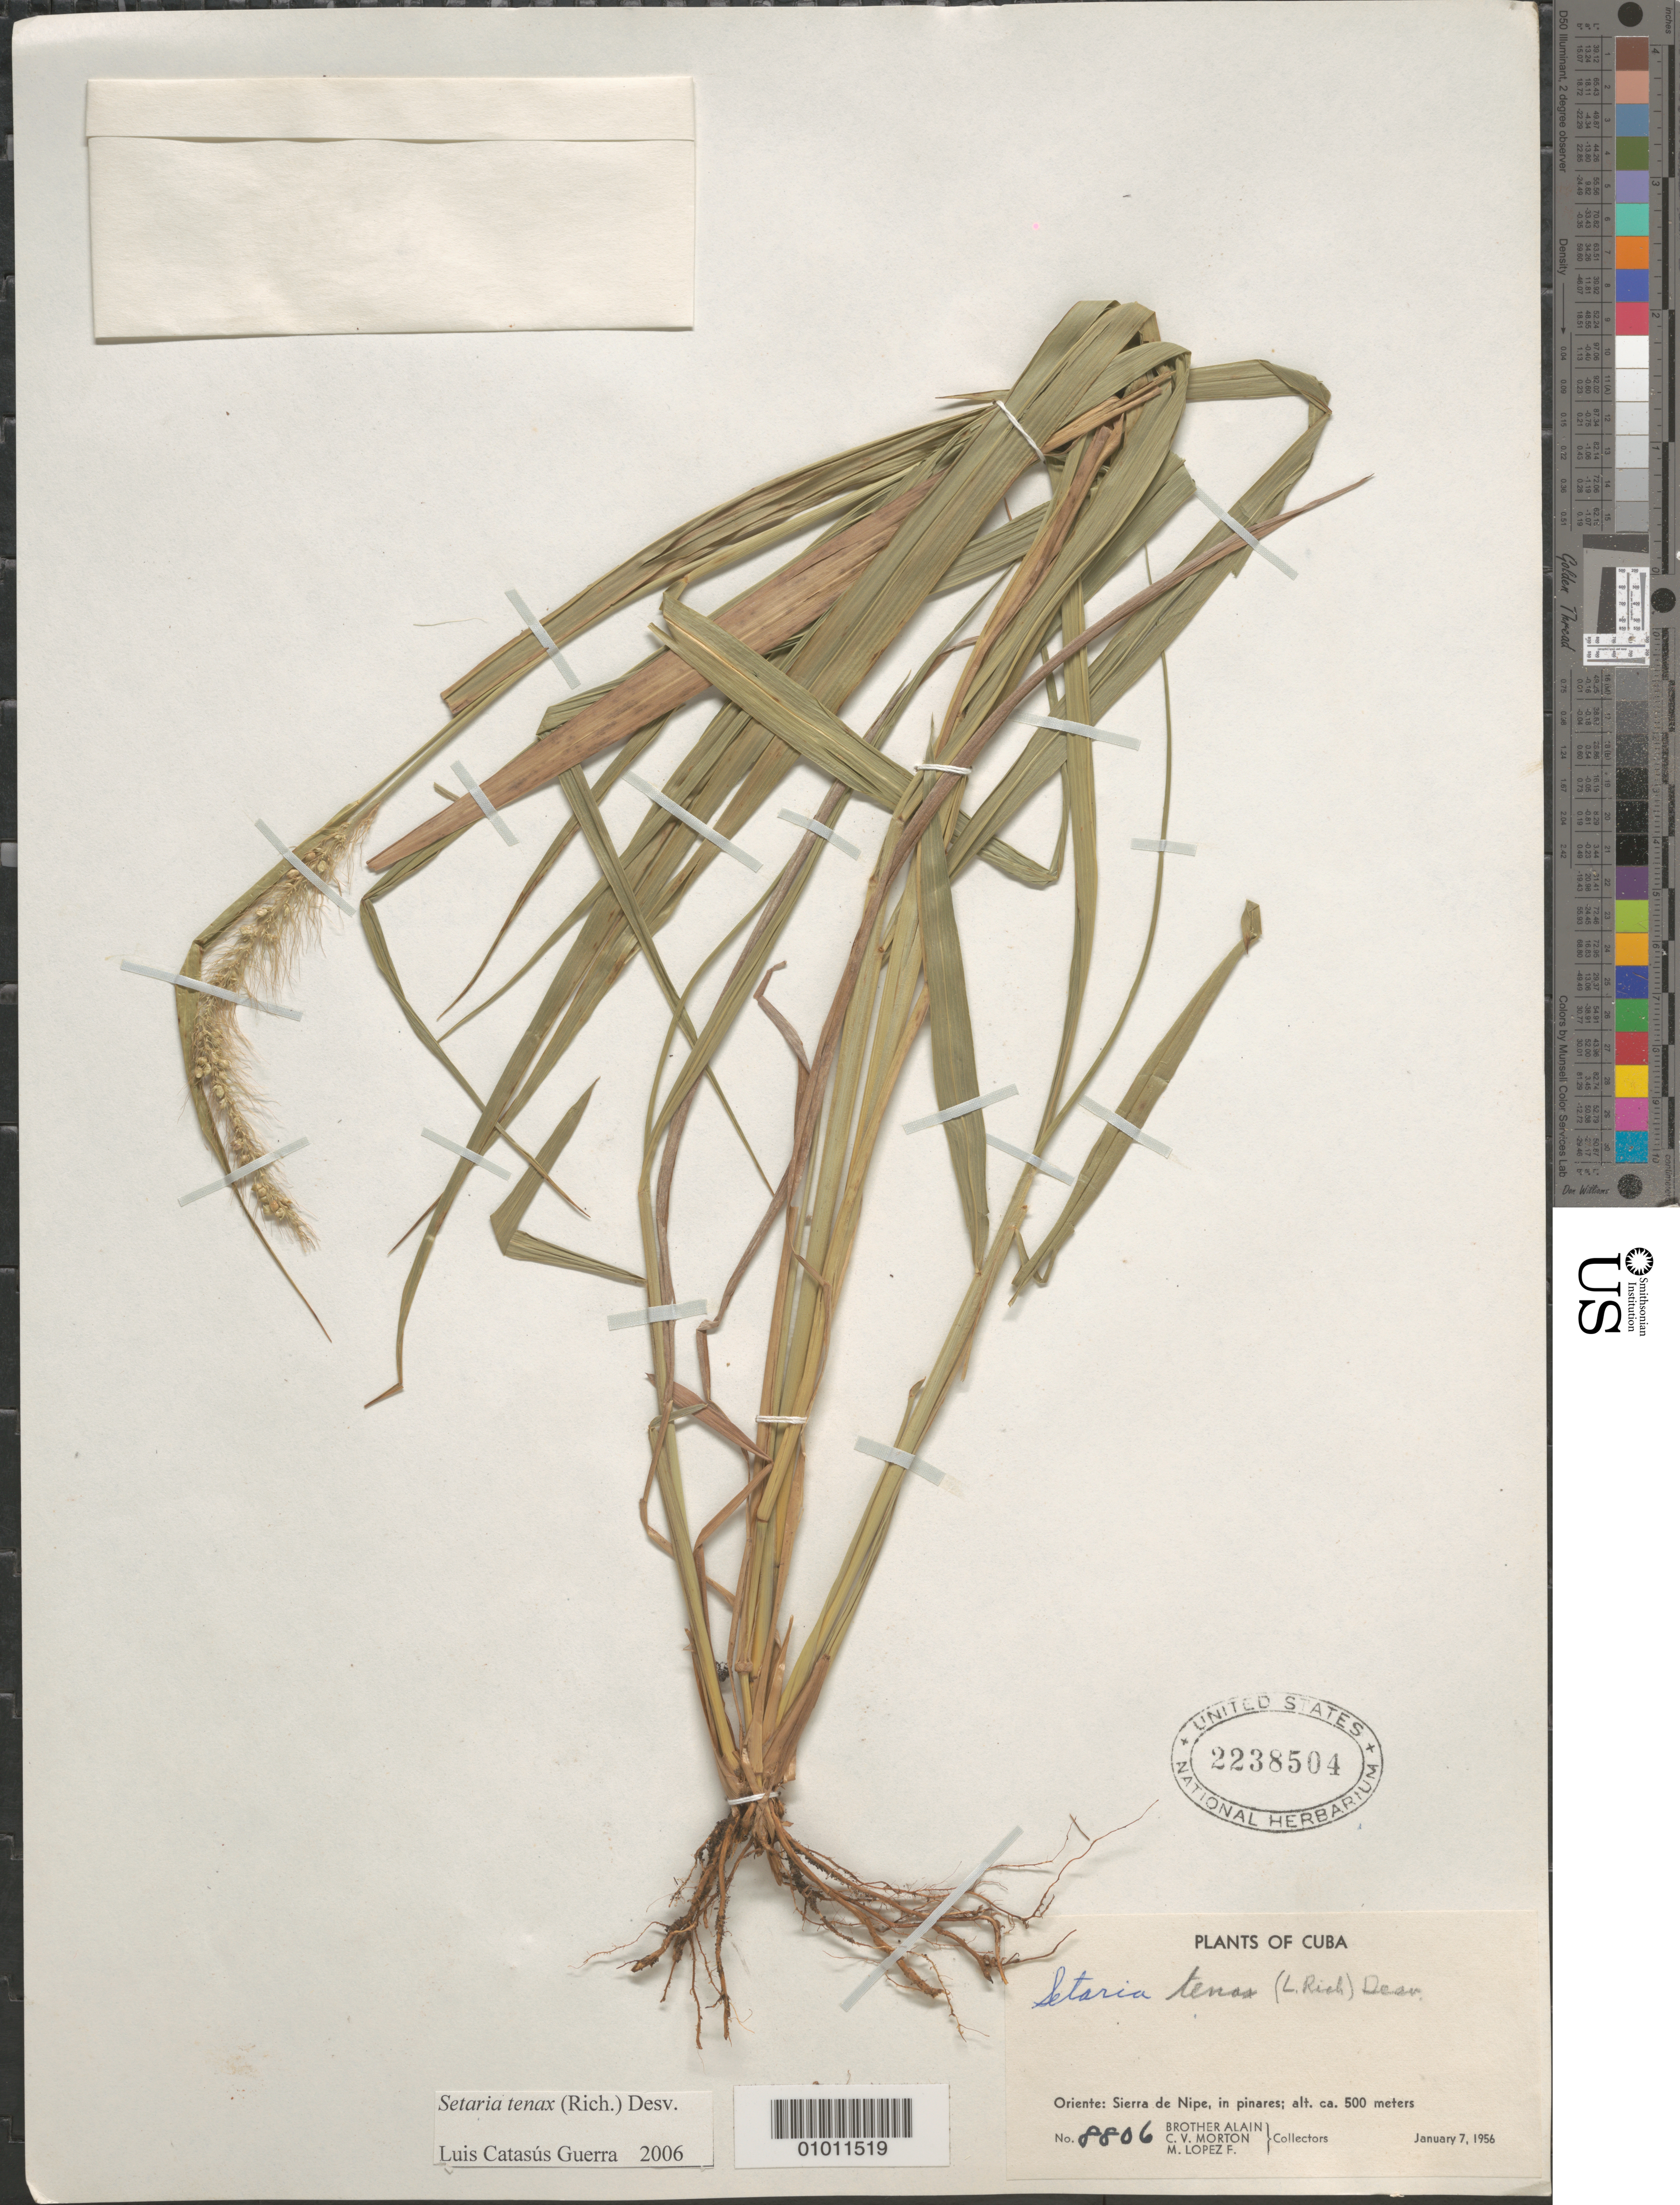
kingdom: Plantae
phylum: Tracheophyta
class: Liliopsida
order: Poales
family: Poaceae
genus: Setaria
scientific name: Setaria tenax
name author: (Rich.) Desv.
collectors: A. H. Liogier, C. V. Morton & M. López Figueiras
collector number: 8806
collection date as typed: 07 Jan 1956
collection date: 1956-01-07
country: Cuba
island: Cuba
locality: Oriente: Sierra de Nipe, in pinares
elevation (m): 500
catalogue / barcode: US 2238504